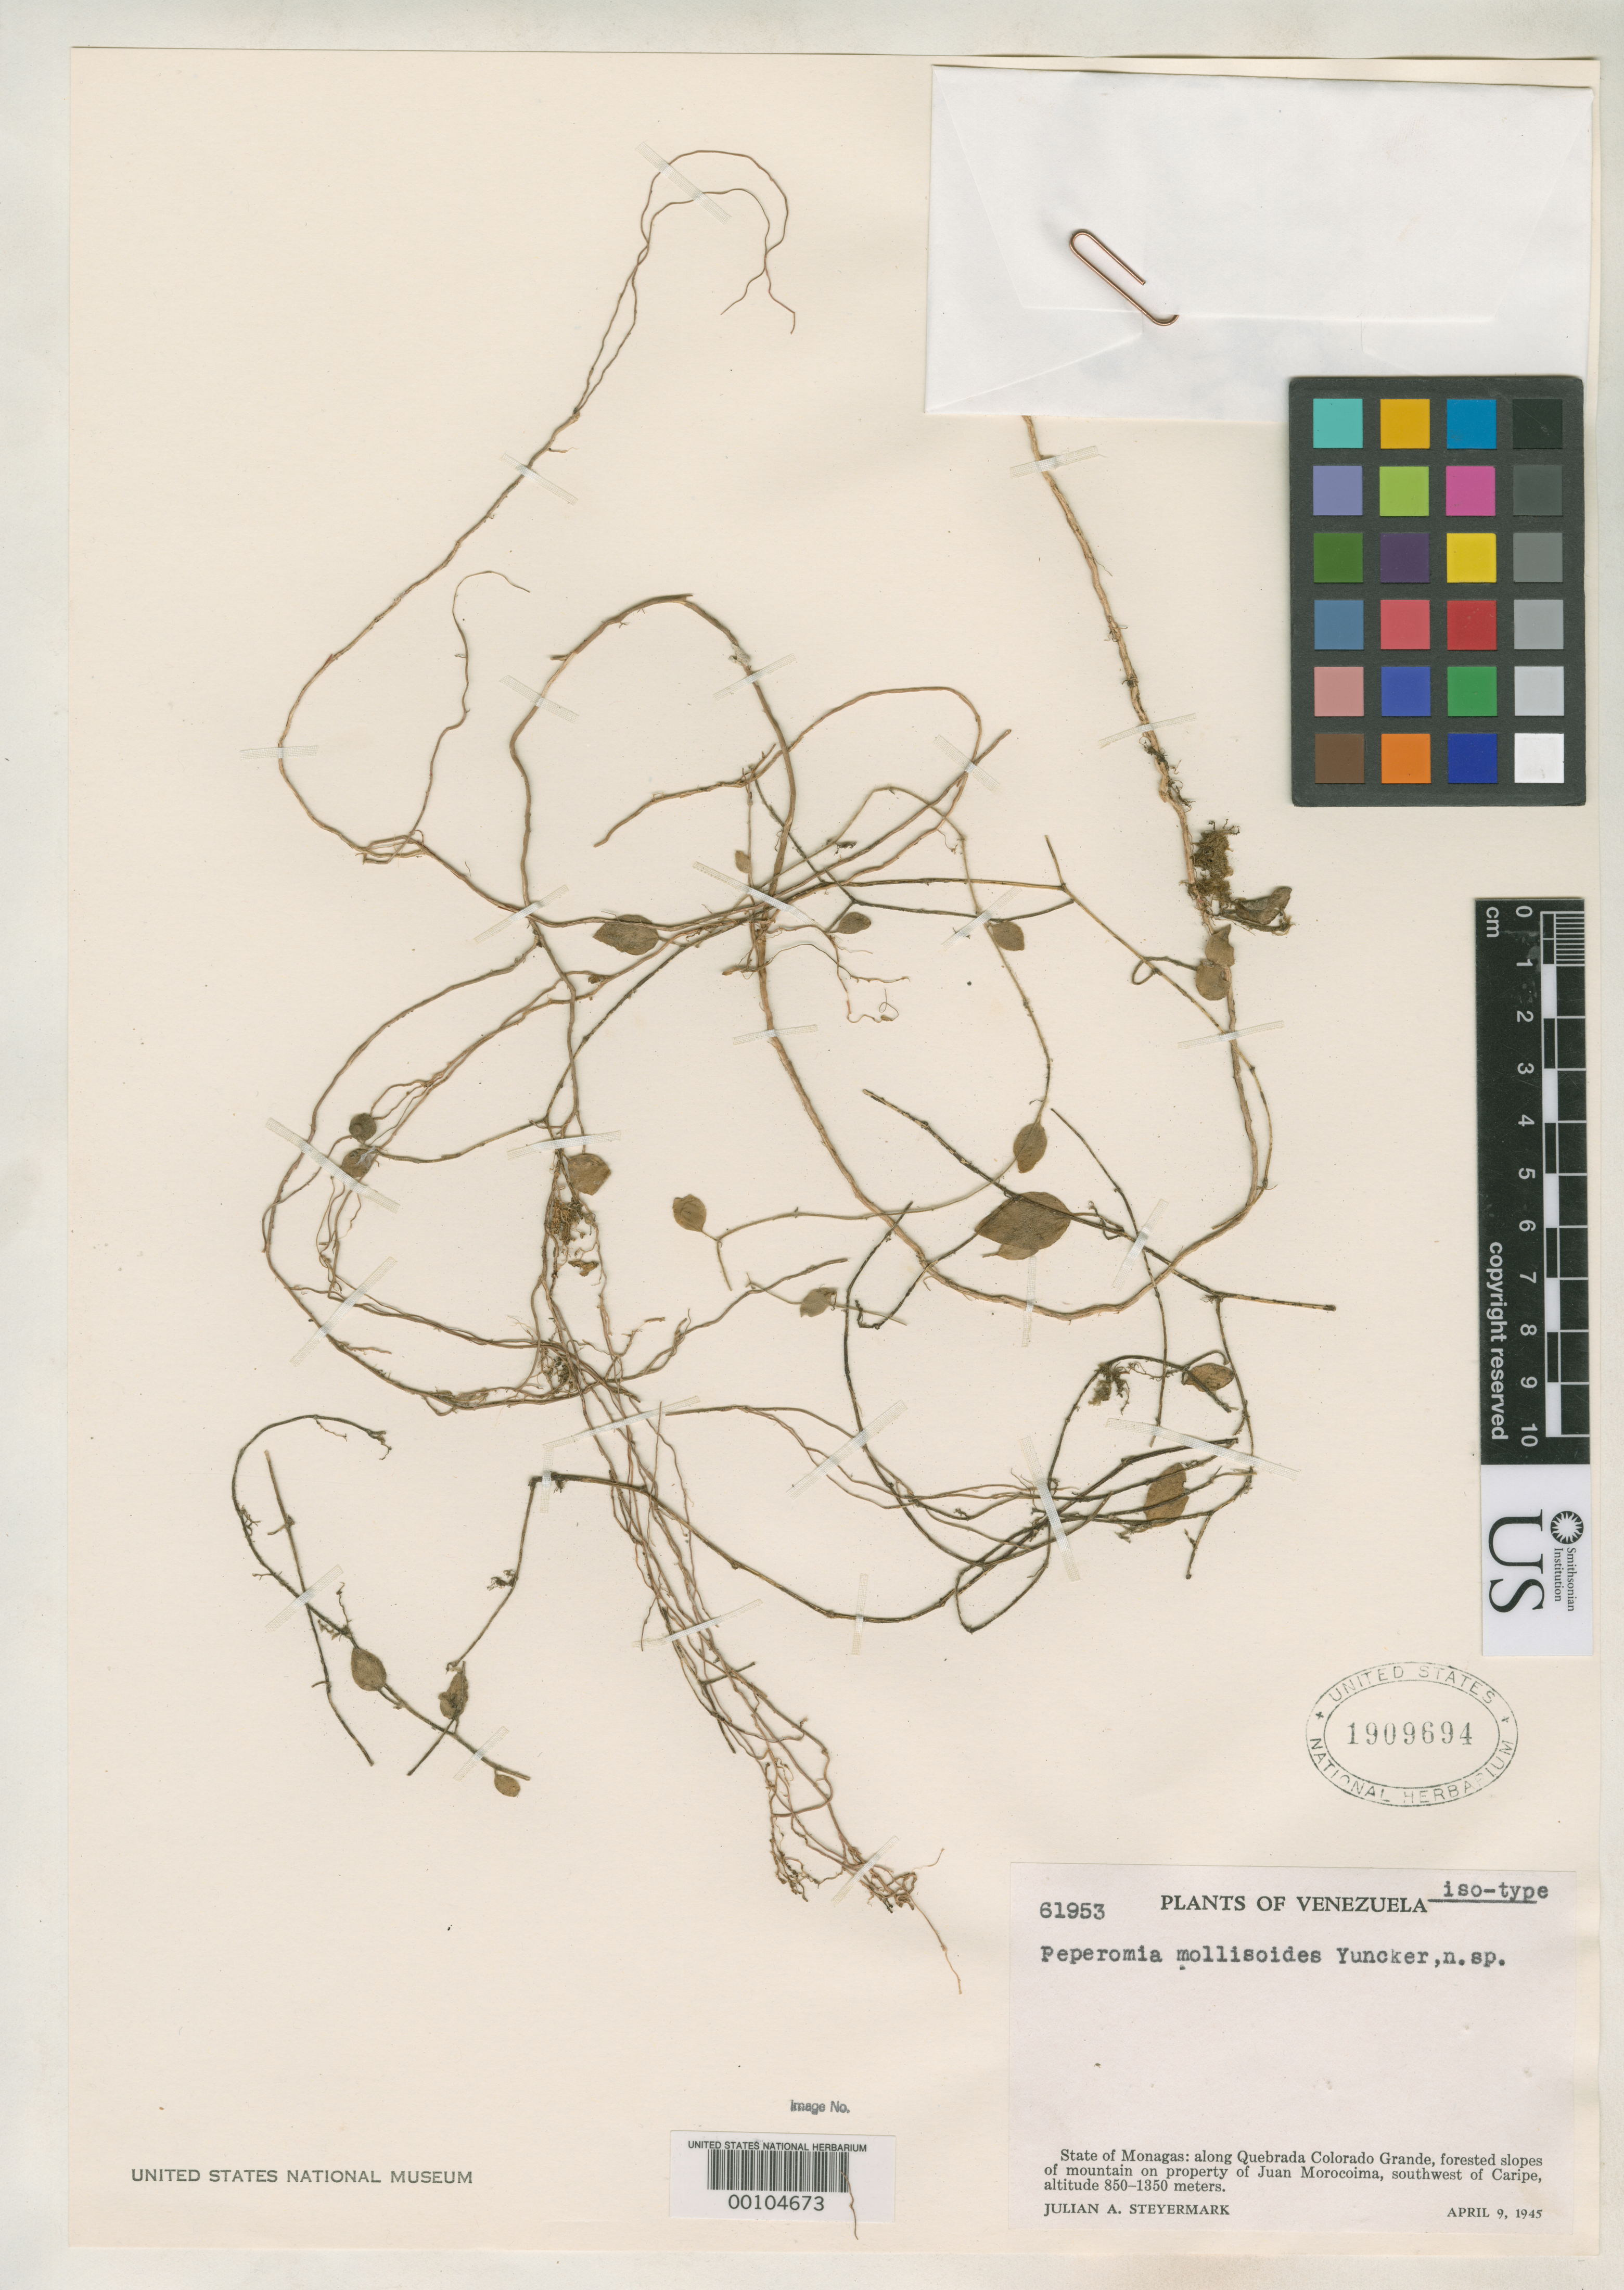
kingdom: Plantae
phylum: Tracheophyta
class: Magnoliopsida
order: Piperales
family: Piperaceae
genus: Peperomia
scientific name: Peperomia mollisoides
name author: Yunck. in Trel. & Yunck.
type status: Isotype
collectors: J. Steyermark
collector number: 61953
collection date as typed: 09 Apr 1945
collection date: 1945-04-09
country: Venezuela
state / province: Monagas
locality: Quebrada Colorado Grande, southwest of Caripe.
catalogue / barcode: US 1909694